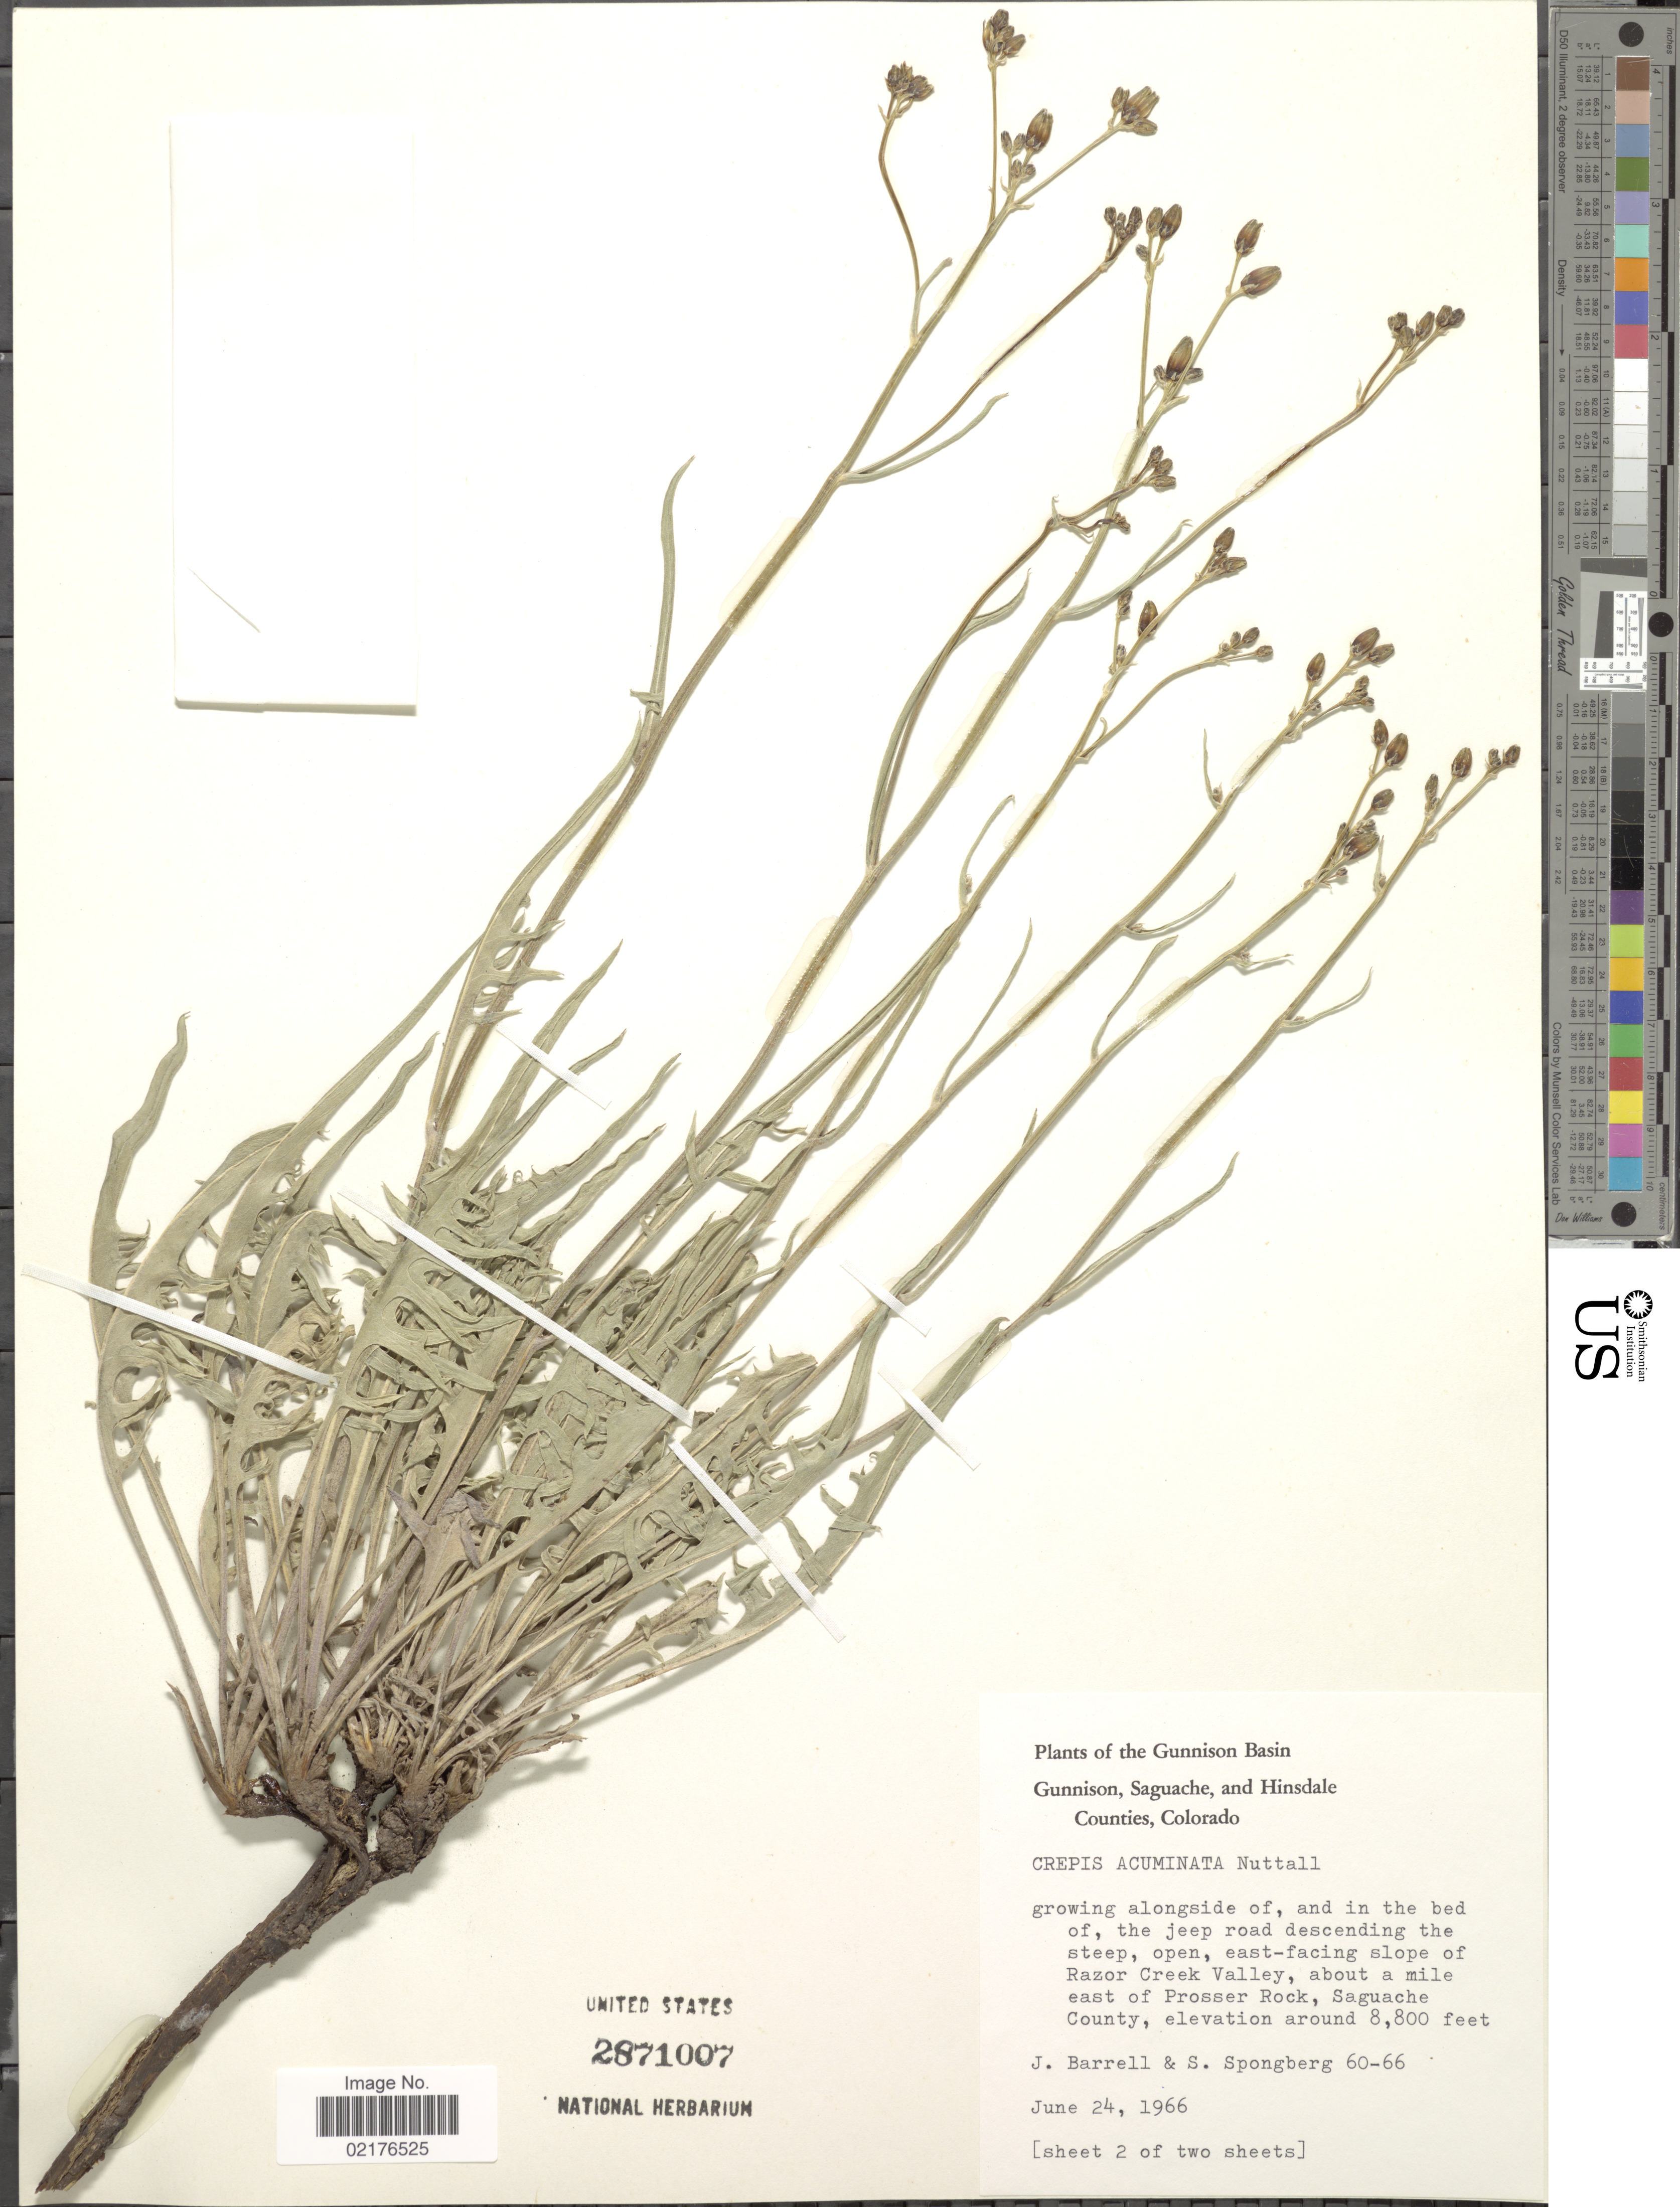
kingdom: Plantae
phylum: Tracheophyta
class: Magnoliopsida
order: Asterales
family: Asteraceae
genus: Crepis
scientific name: Crepis acuminata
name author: Nutt.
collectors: J. Barrell & S. A.Spongberg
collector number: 60-66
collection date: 1966-06-24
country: United States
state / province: Colorado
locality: The Gunnison Basin, Gunnison, Saguache, and Hinsdale Counties, Colorado, and in the bed of, the jeep road descending the steep, open east-facing slope of Razor Creek Valley, about a miles east of Prosser Rock, Saguache County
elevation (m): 2682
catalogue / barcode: US 2871007